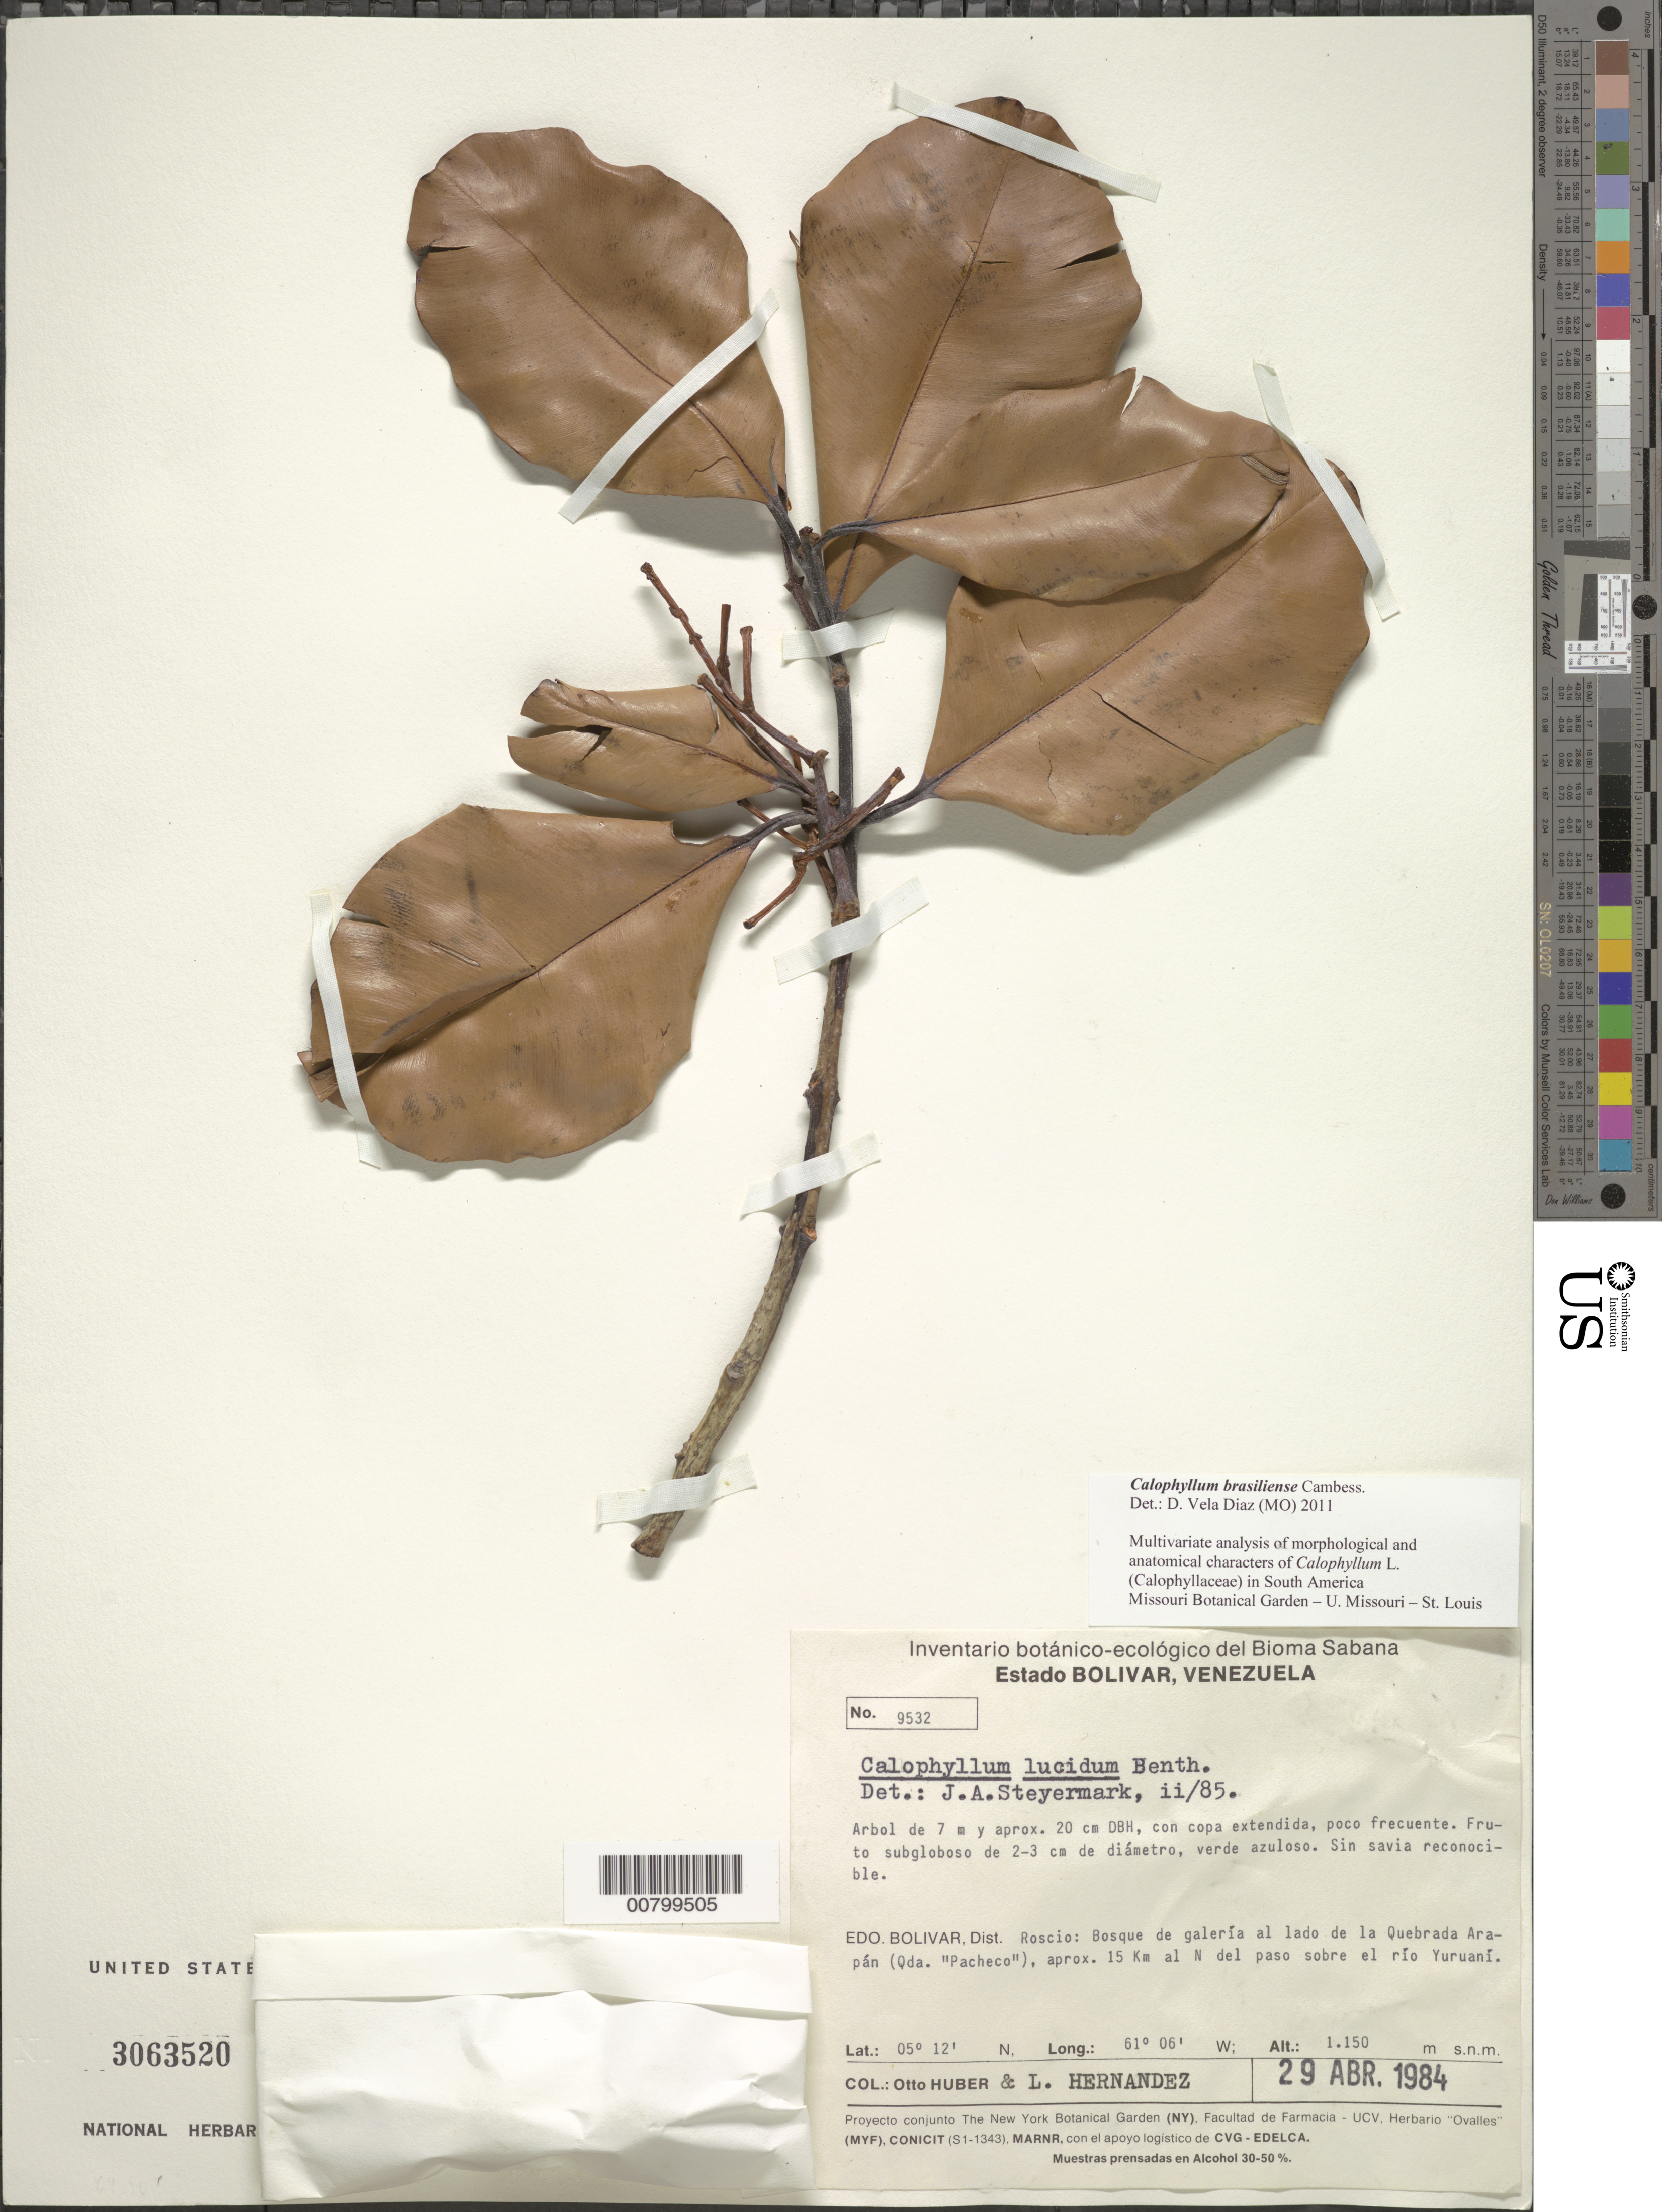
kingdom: Plantae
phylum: Tracheophyta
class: Magnoliopsida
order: Malpighiales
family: Calophyllaceae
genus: Calophyllum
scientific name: Calophyllum brasiliense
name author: Cambess.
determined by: Vela Díaz, D.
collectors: O. Huber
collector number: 9532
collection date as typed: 29-Apr-84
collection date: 1984-04-29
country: Venezuela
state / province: Bolívar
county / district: Roscio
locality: Quebrada Arapan, aprox. 15 km al N del paso sobre el Río Yuruani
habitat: Bosque de galeria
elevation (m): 1150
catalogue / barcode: US 3063520